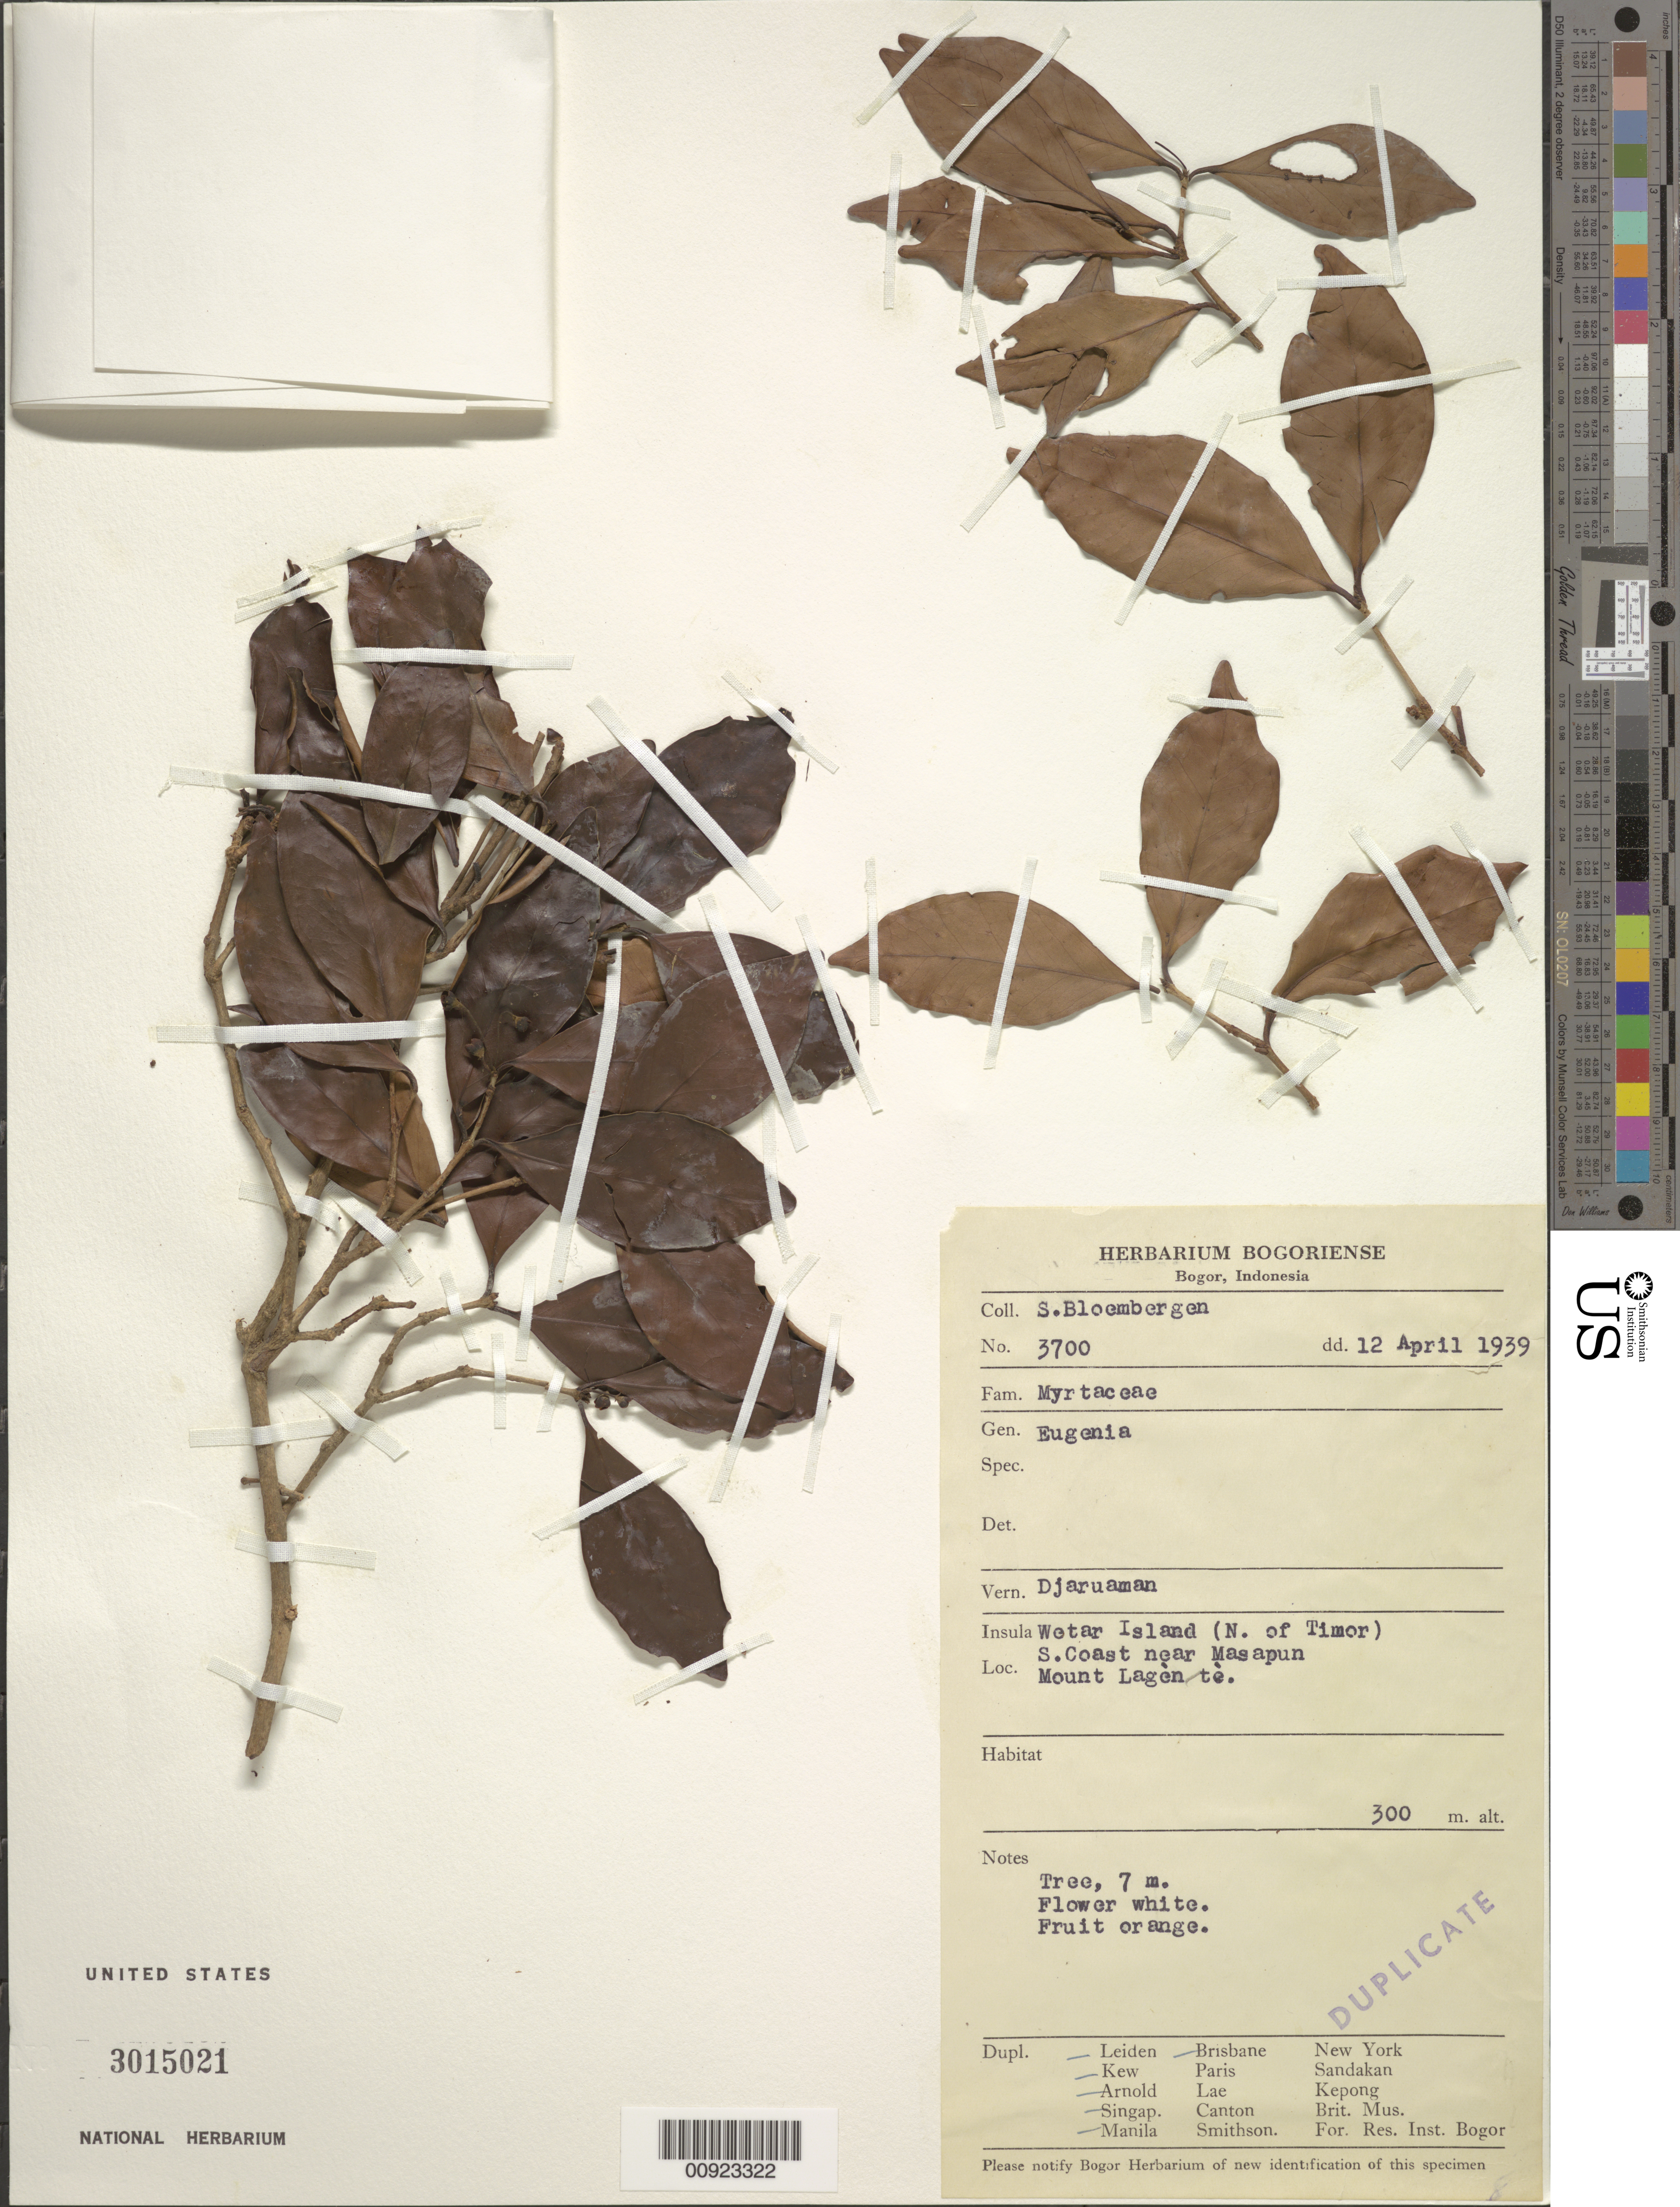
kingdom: Plantae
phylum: Tracheophyta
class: Magnoliopsida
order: Myrtales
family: Myrtaceae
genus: Eugenia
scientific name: Eugenia sp.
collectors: S. Bloembergen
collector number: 3700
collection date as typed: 12 Apr 1939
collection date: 1939-04-12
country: Indonesia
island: Wetar I.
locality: S. Coast near Masapun, Mount Lagente.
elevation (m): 300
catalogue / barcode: US 923322